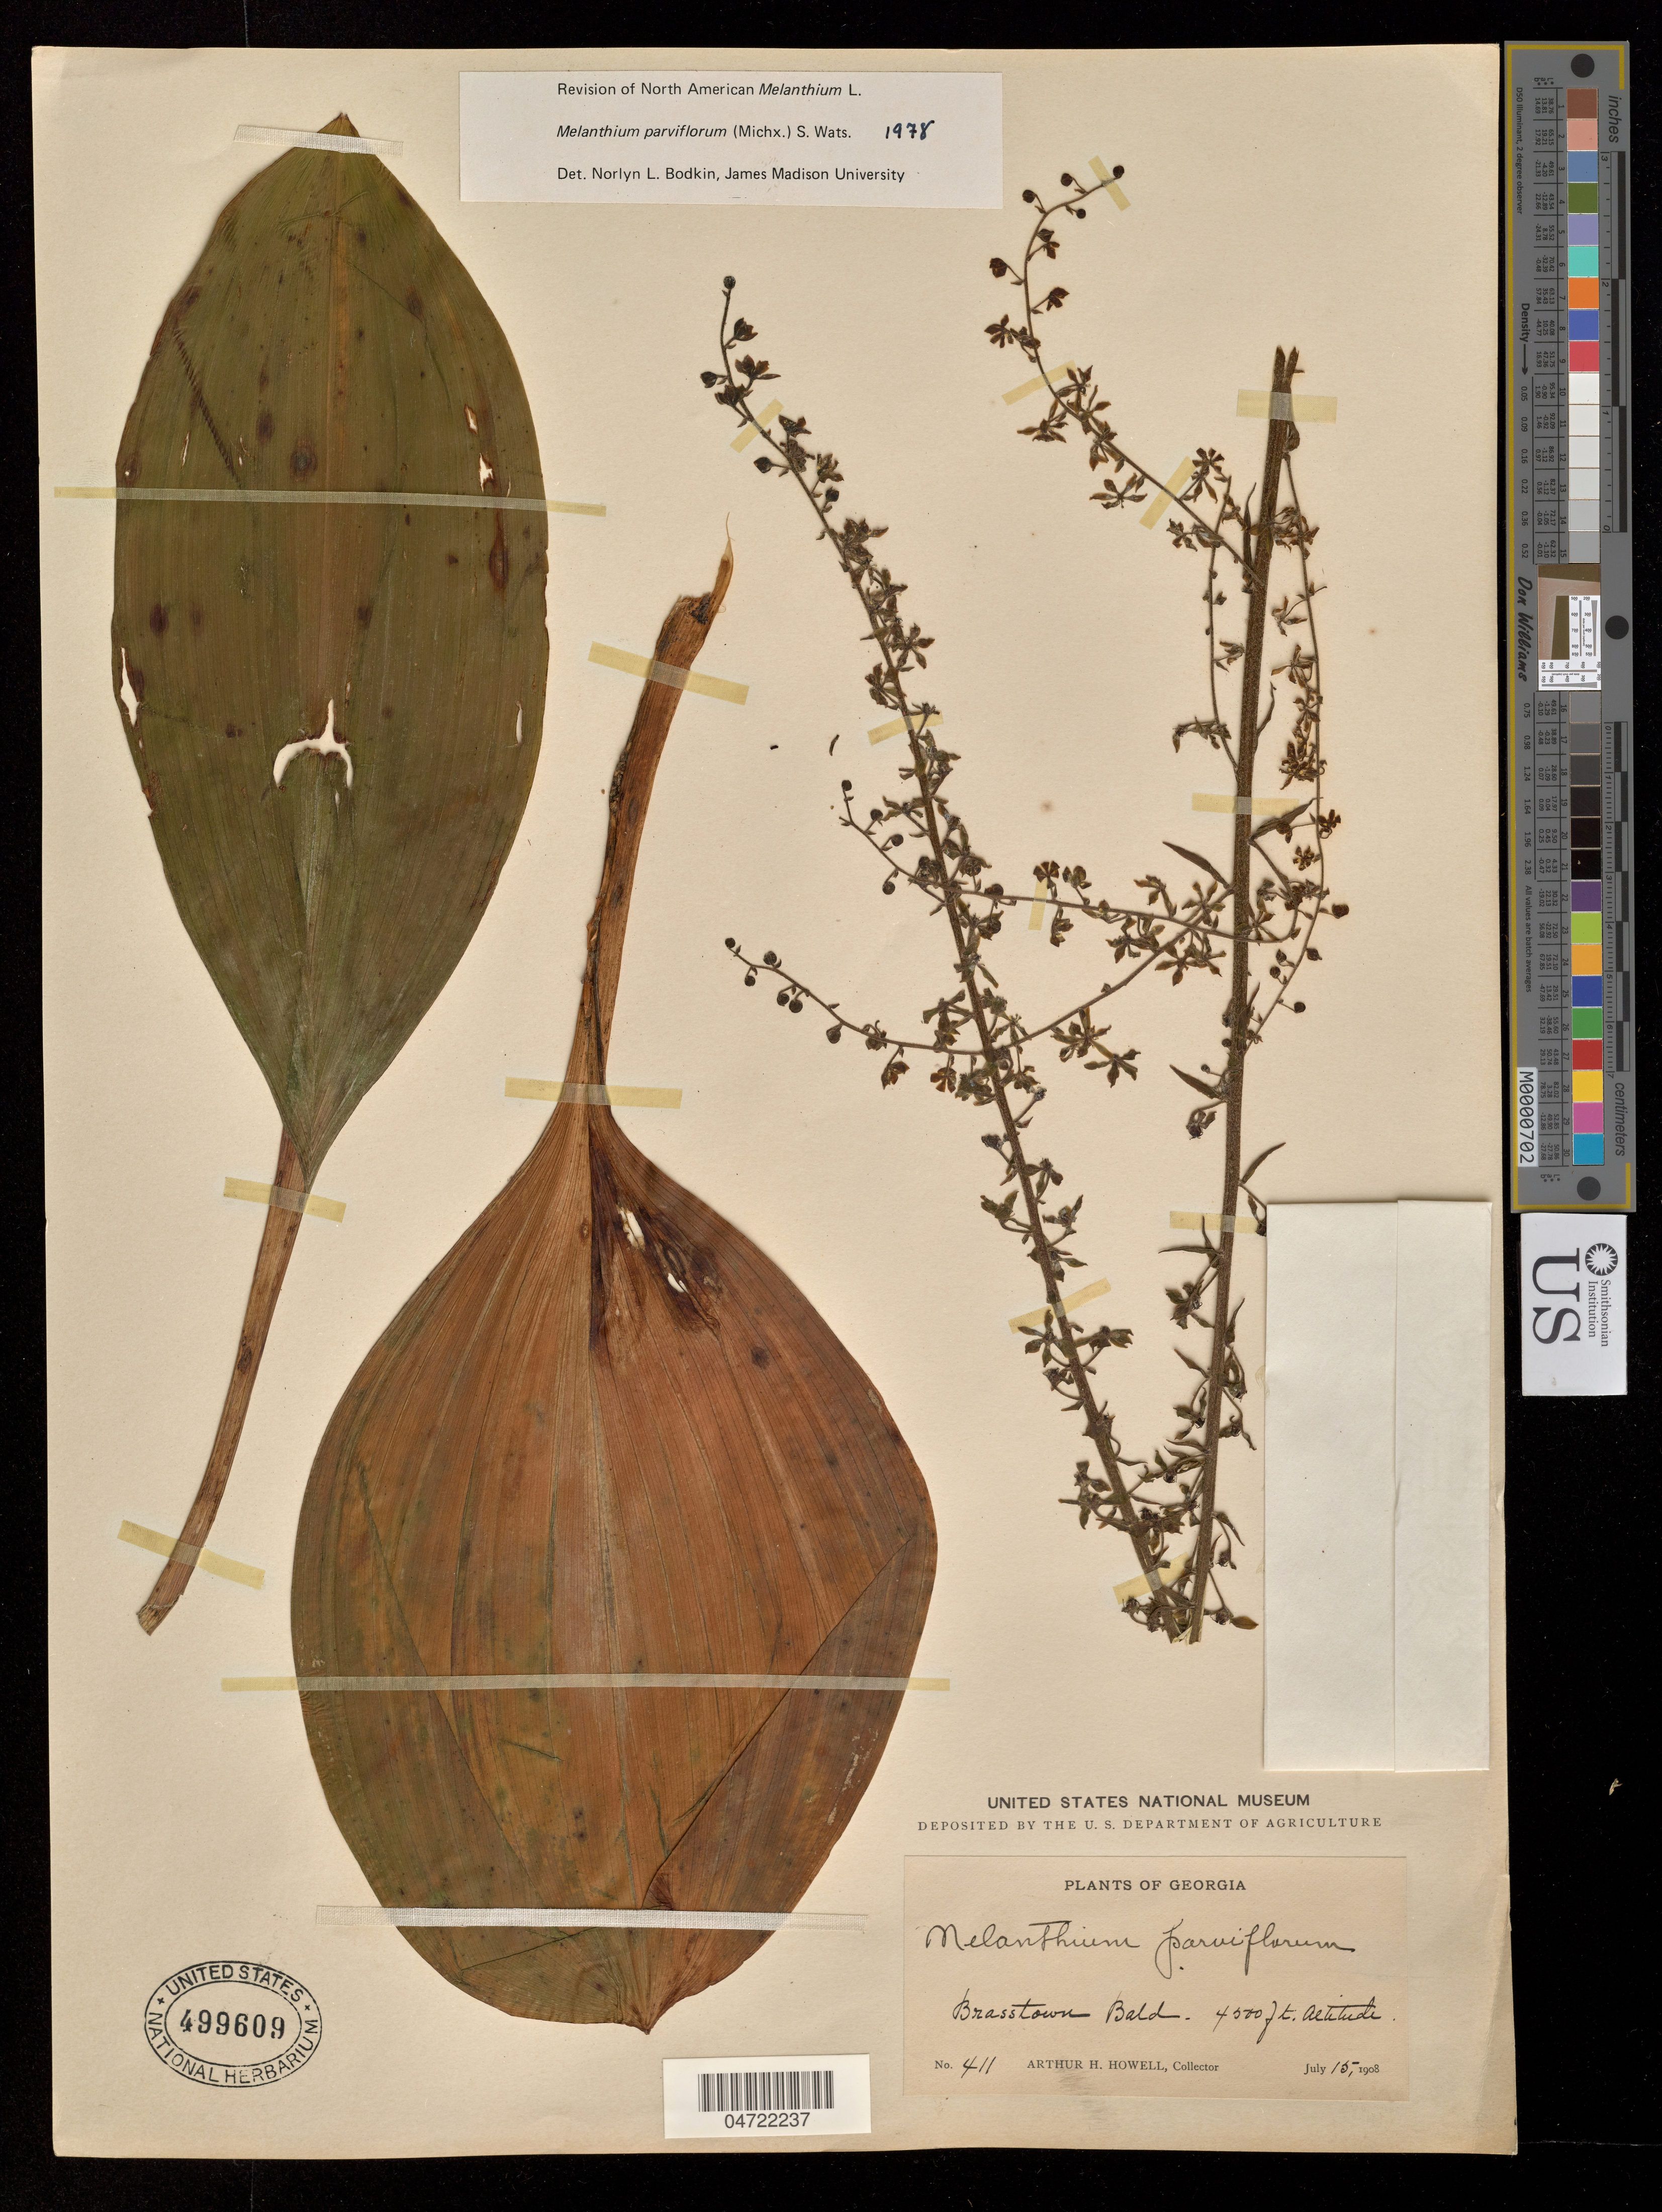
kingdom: Plantae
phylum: Tracheophyta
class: Liliopsida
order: Liliales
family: Melanthiaceae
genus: Melanthium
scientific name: Melanthium parviflorum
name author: (Michx.) S. Watson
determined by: Bodkin, N. L.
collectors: A. H. Howell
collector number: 411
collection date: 1908-07-15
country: United States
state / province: Georgia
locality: Brasstown Bald Mt.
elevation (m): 1372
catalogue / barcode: US 499609